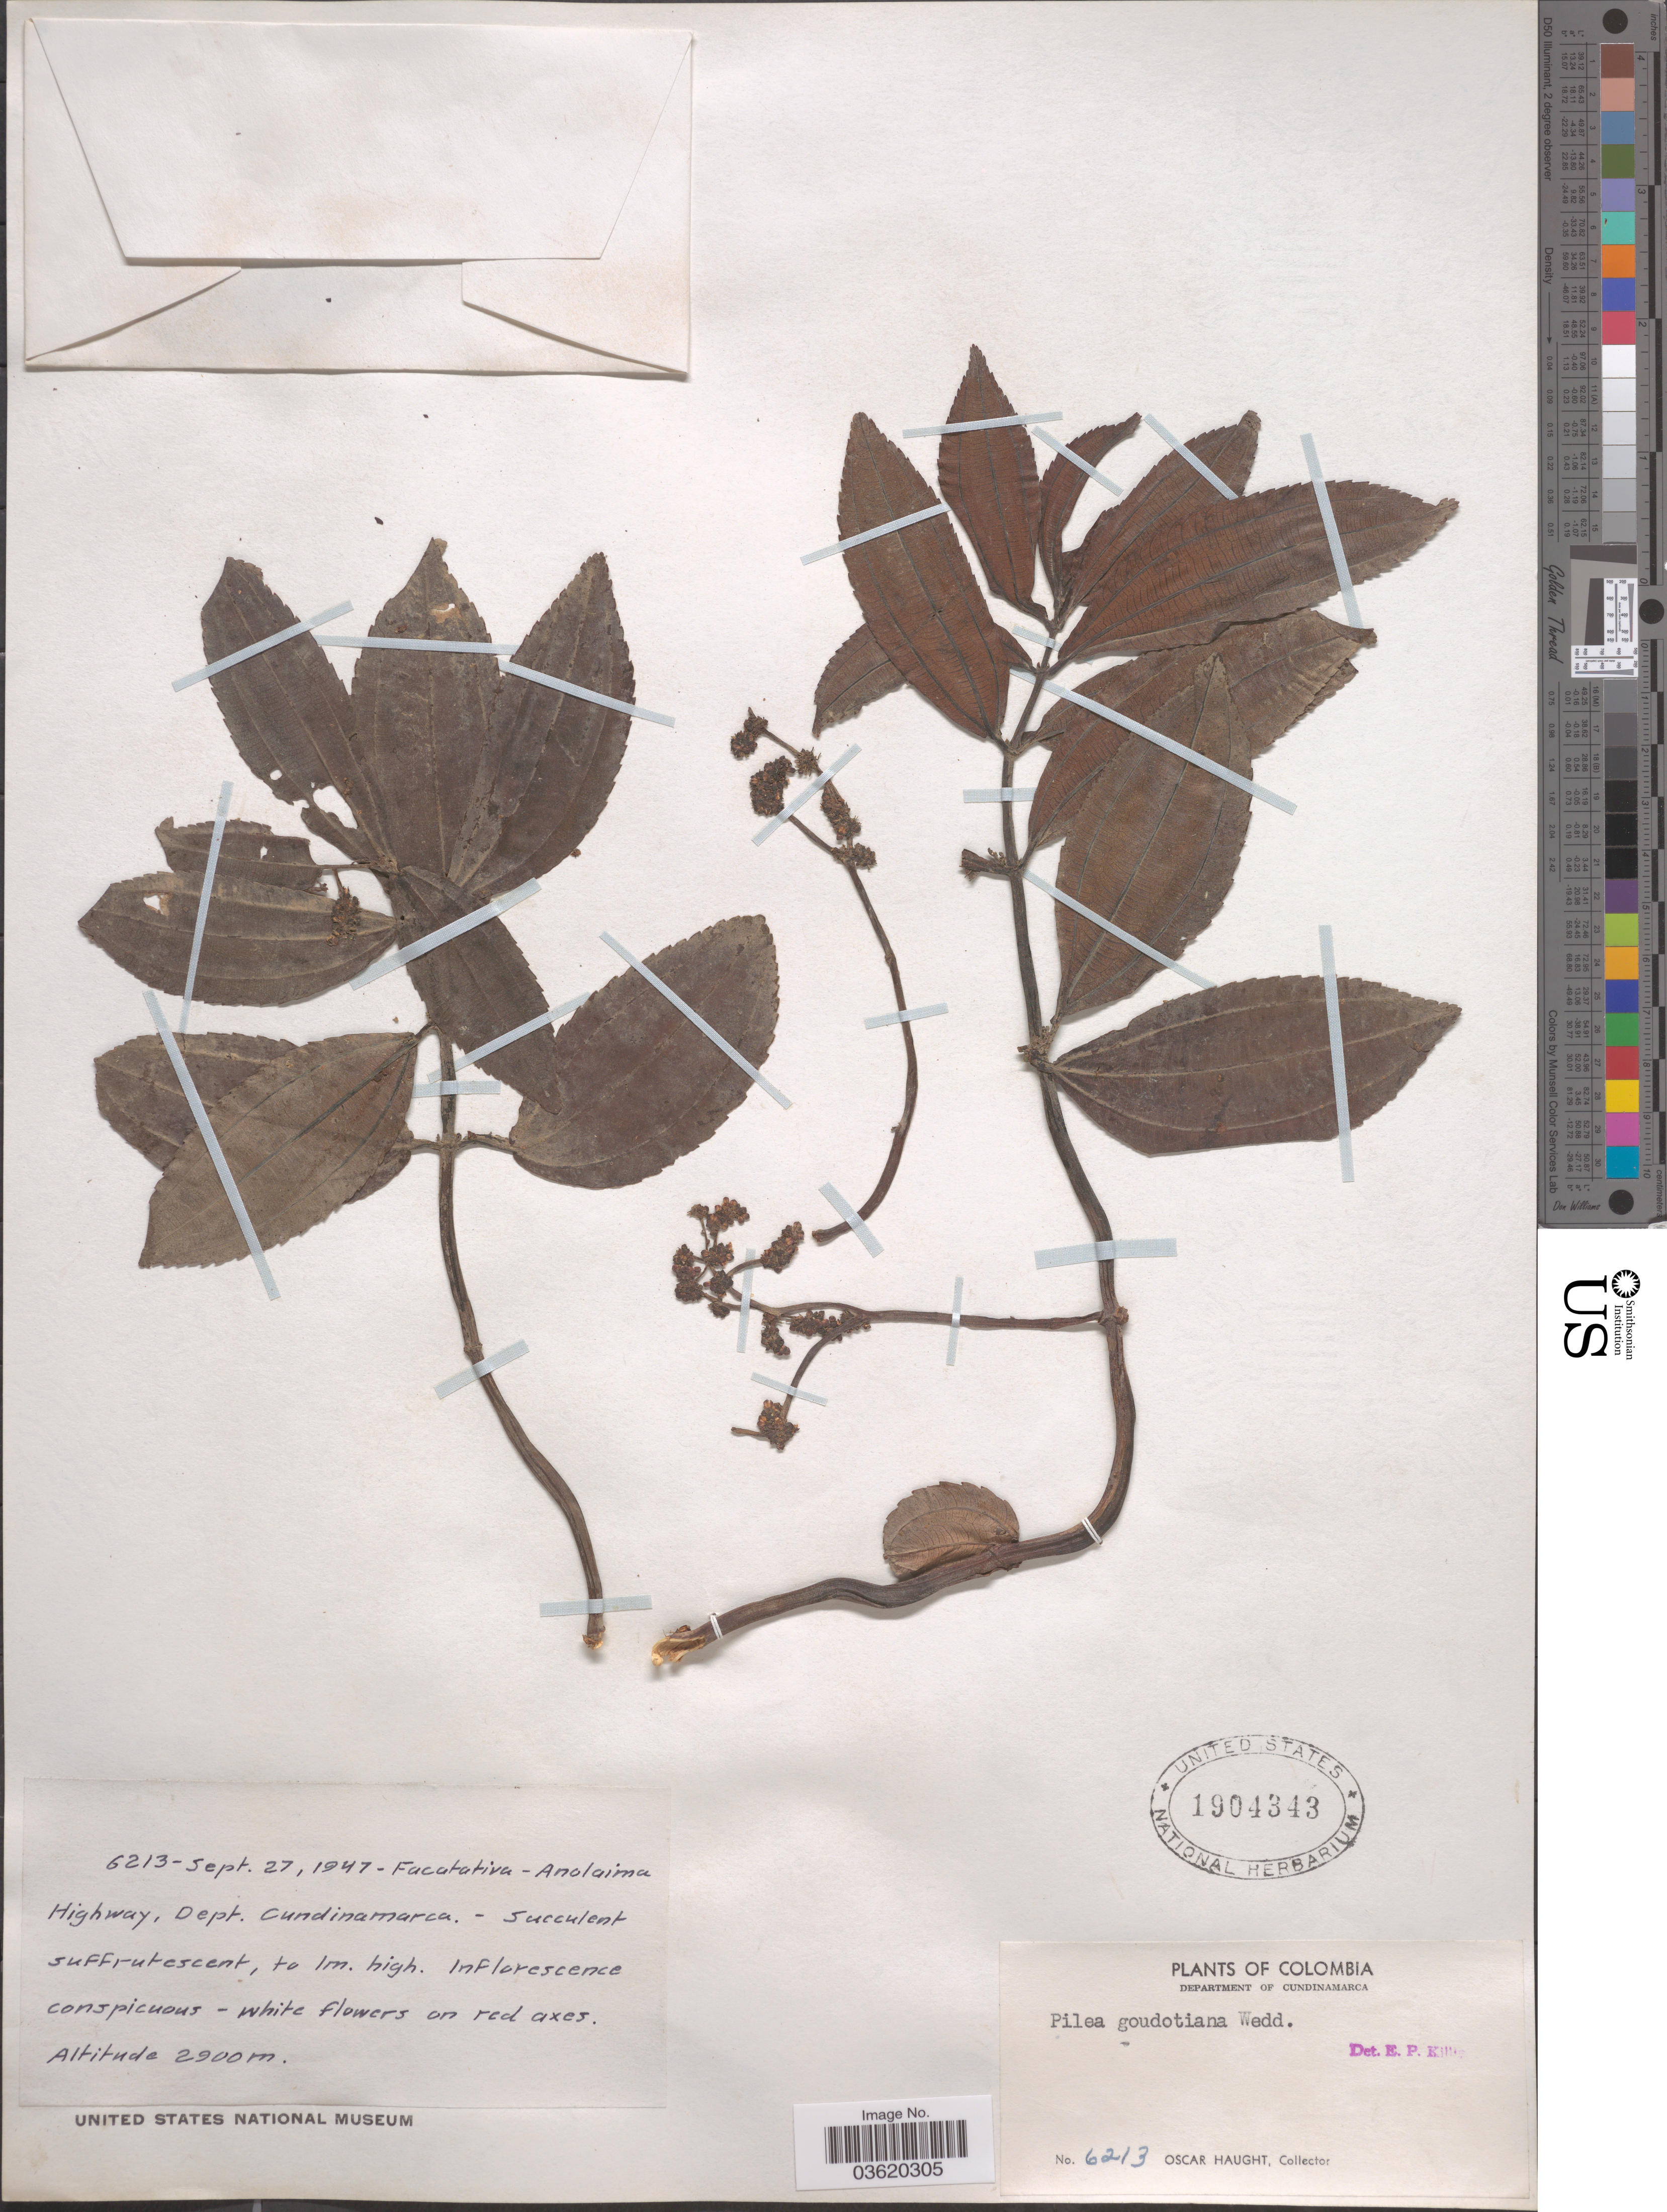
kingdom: Plantae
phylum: Tracheophyta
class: Magnoliopsida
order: Rosales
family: Urticaceae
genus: Pilea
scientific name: Pilea goudotiana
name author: Wedd.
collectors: O. L. Haught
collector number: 6213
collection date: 1947-09-27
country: Colombia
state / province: Cundinamarca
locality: Facatativa- Anolaima Highway, Department of Cundinamarca.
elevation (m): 2900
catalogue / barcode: US 1904343